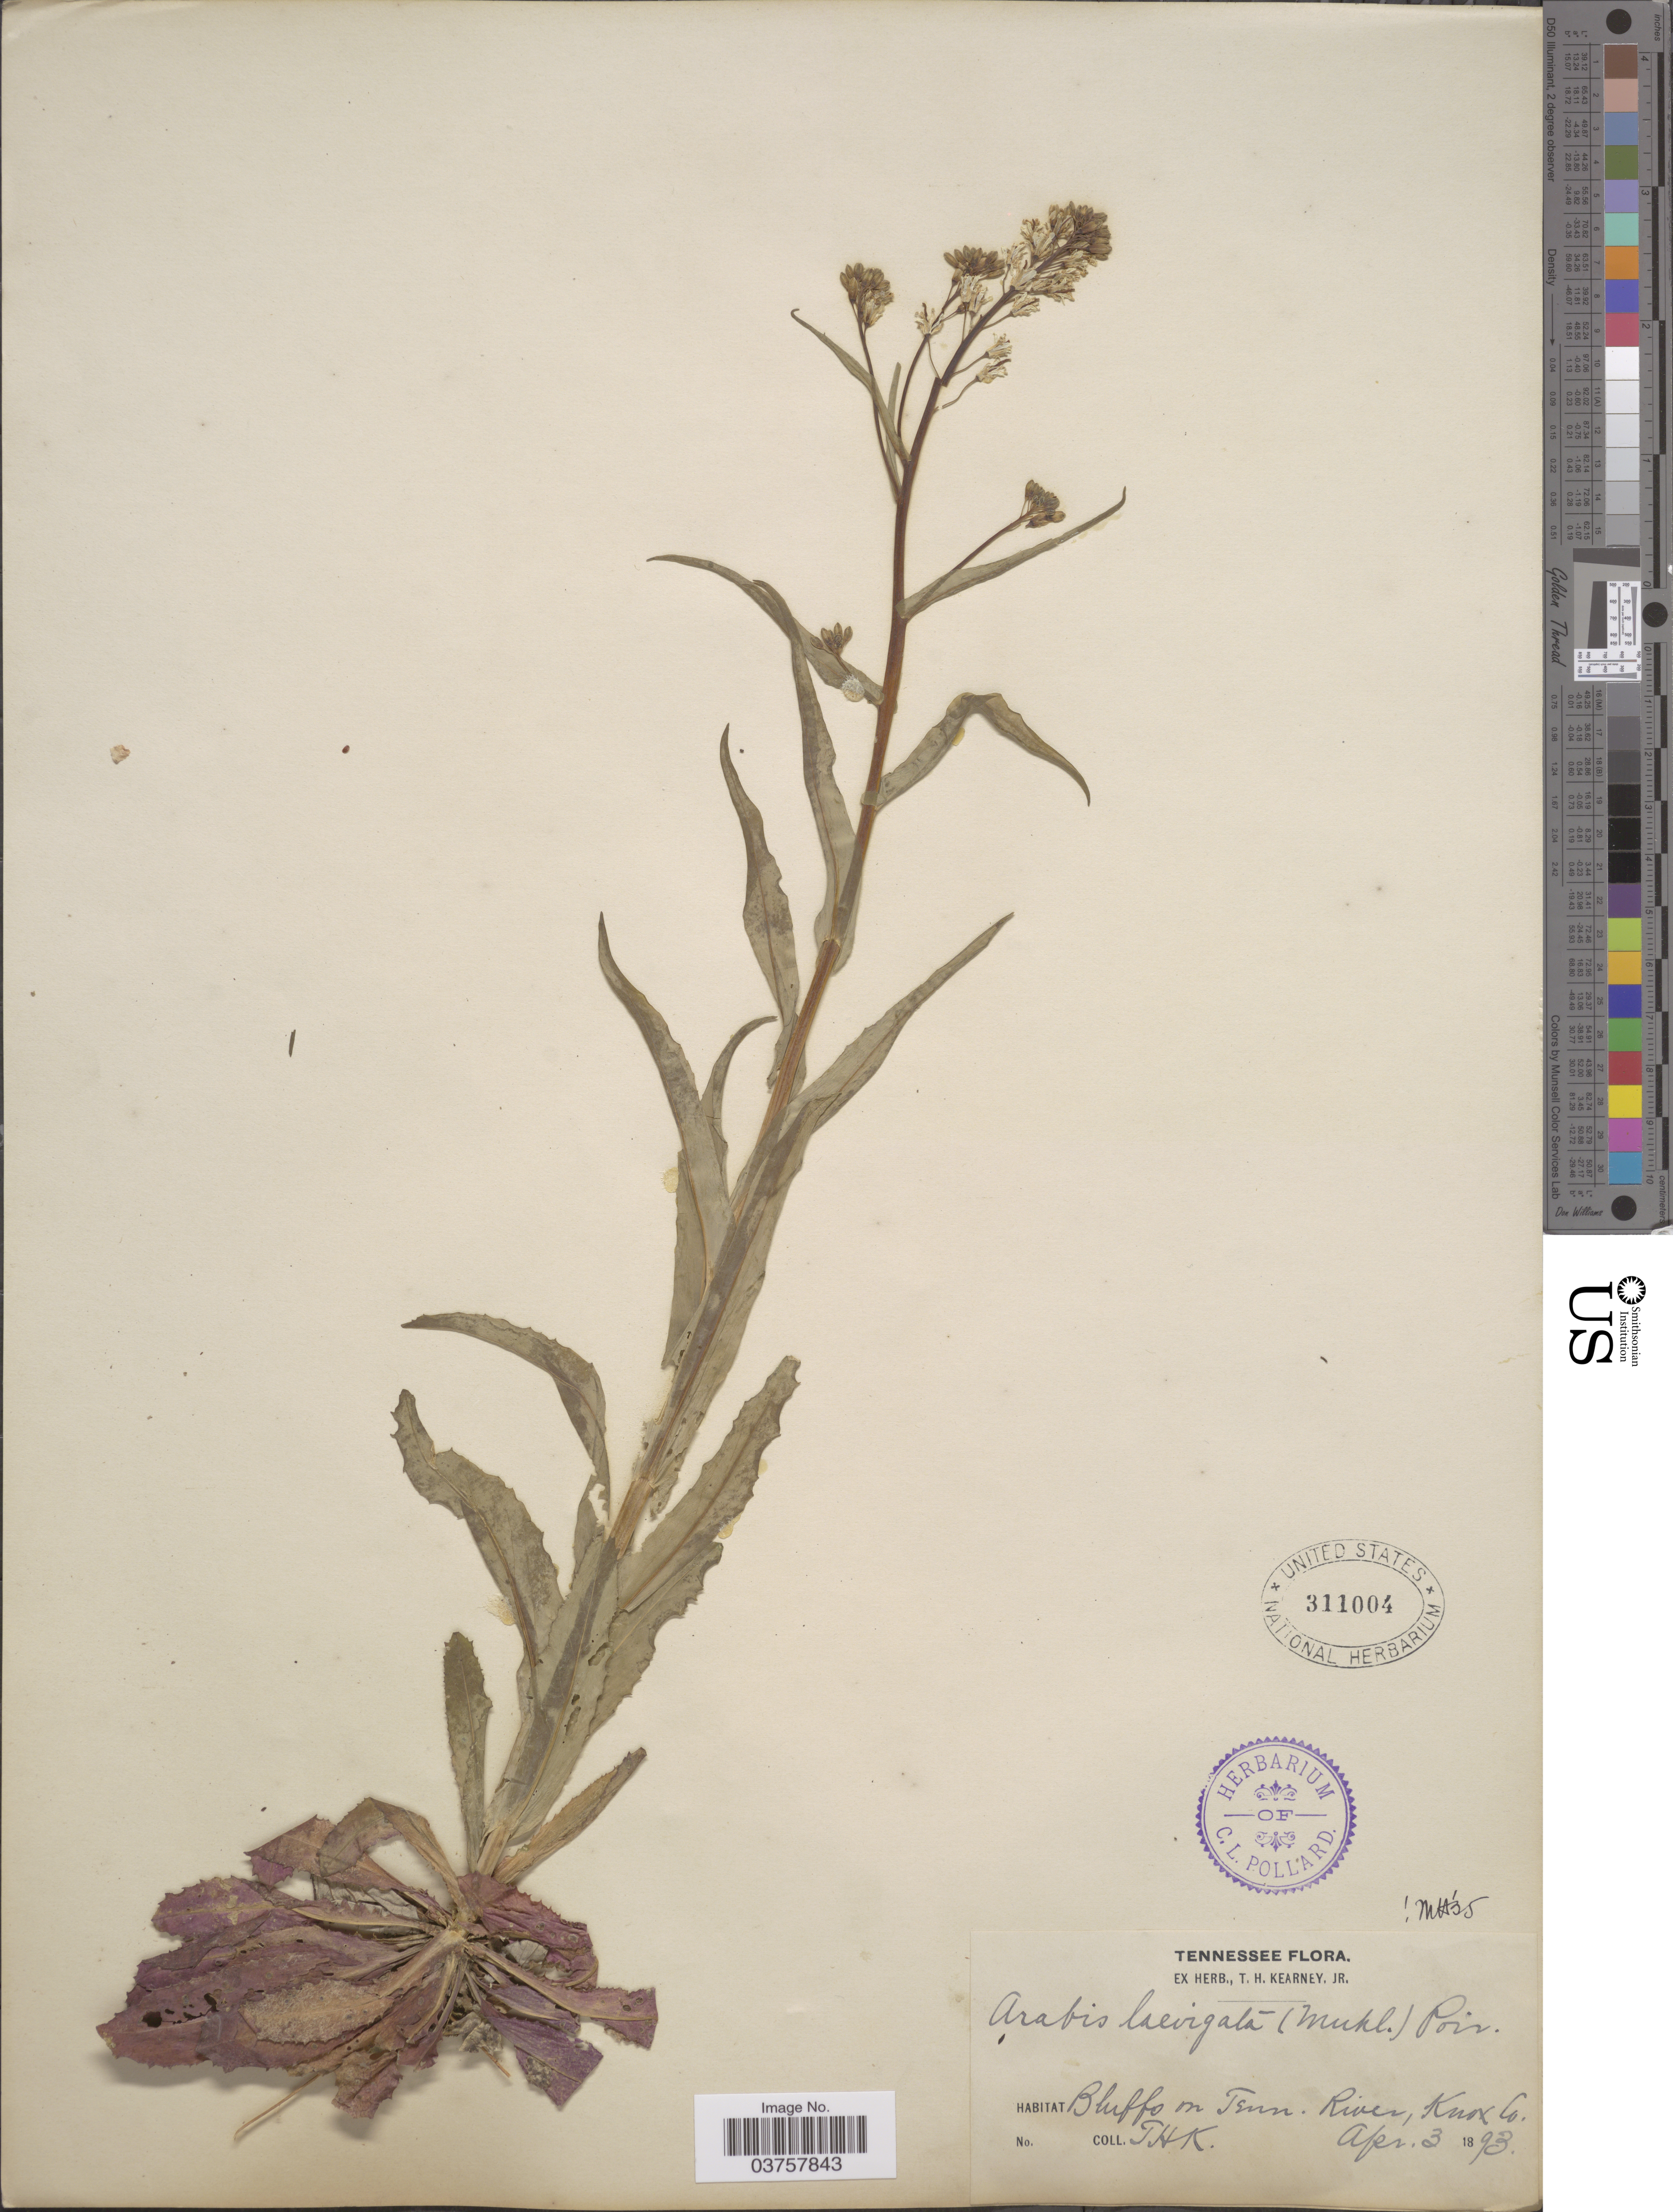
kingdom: Plantae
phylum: Tracheophyta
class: Magnoliopsida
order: Brassicales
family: Brassicaceae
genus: Arabis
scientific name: Arabis laevigata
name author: (Muhl. ex Willd.) Poir.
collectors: T. H. Kearney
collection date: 1893-04-03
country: United States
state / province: Tennessee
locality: Bluffs on Tenn. River, Knox Co.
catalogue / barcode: US 311004